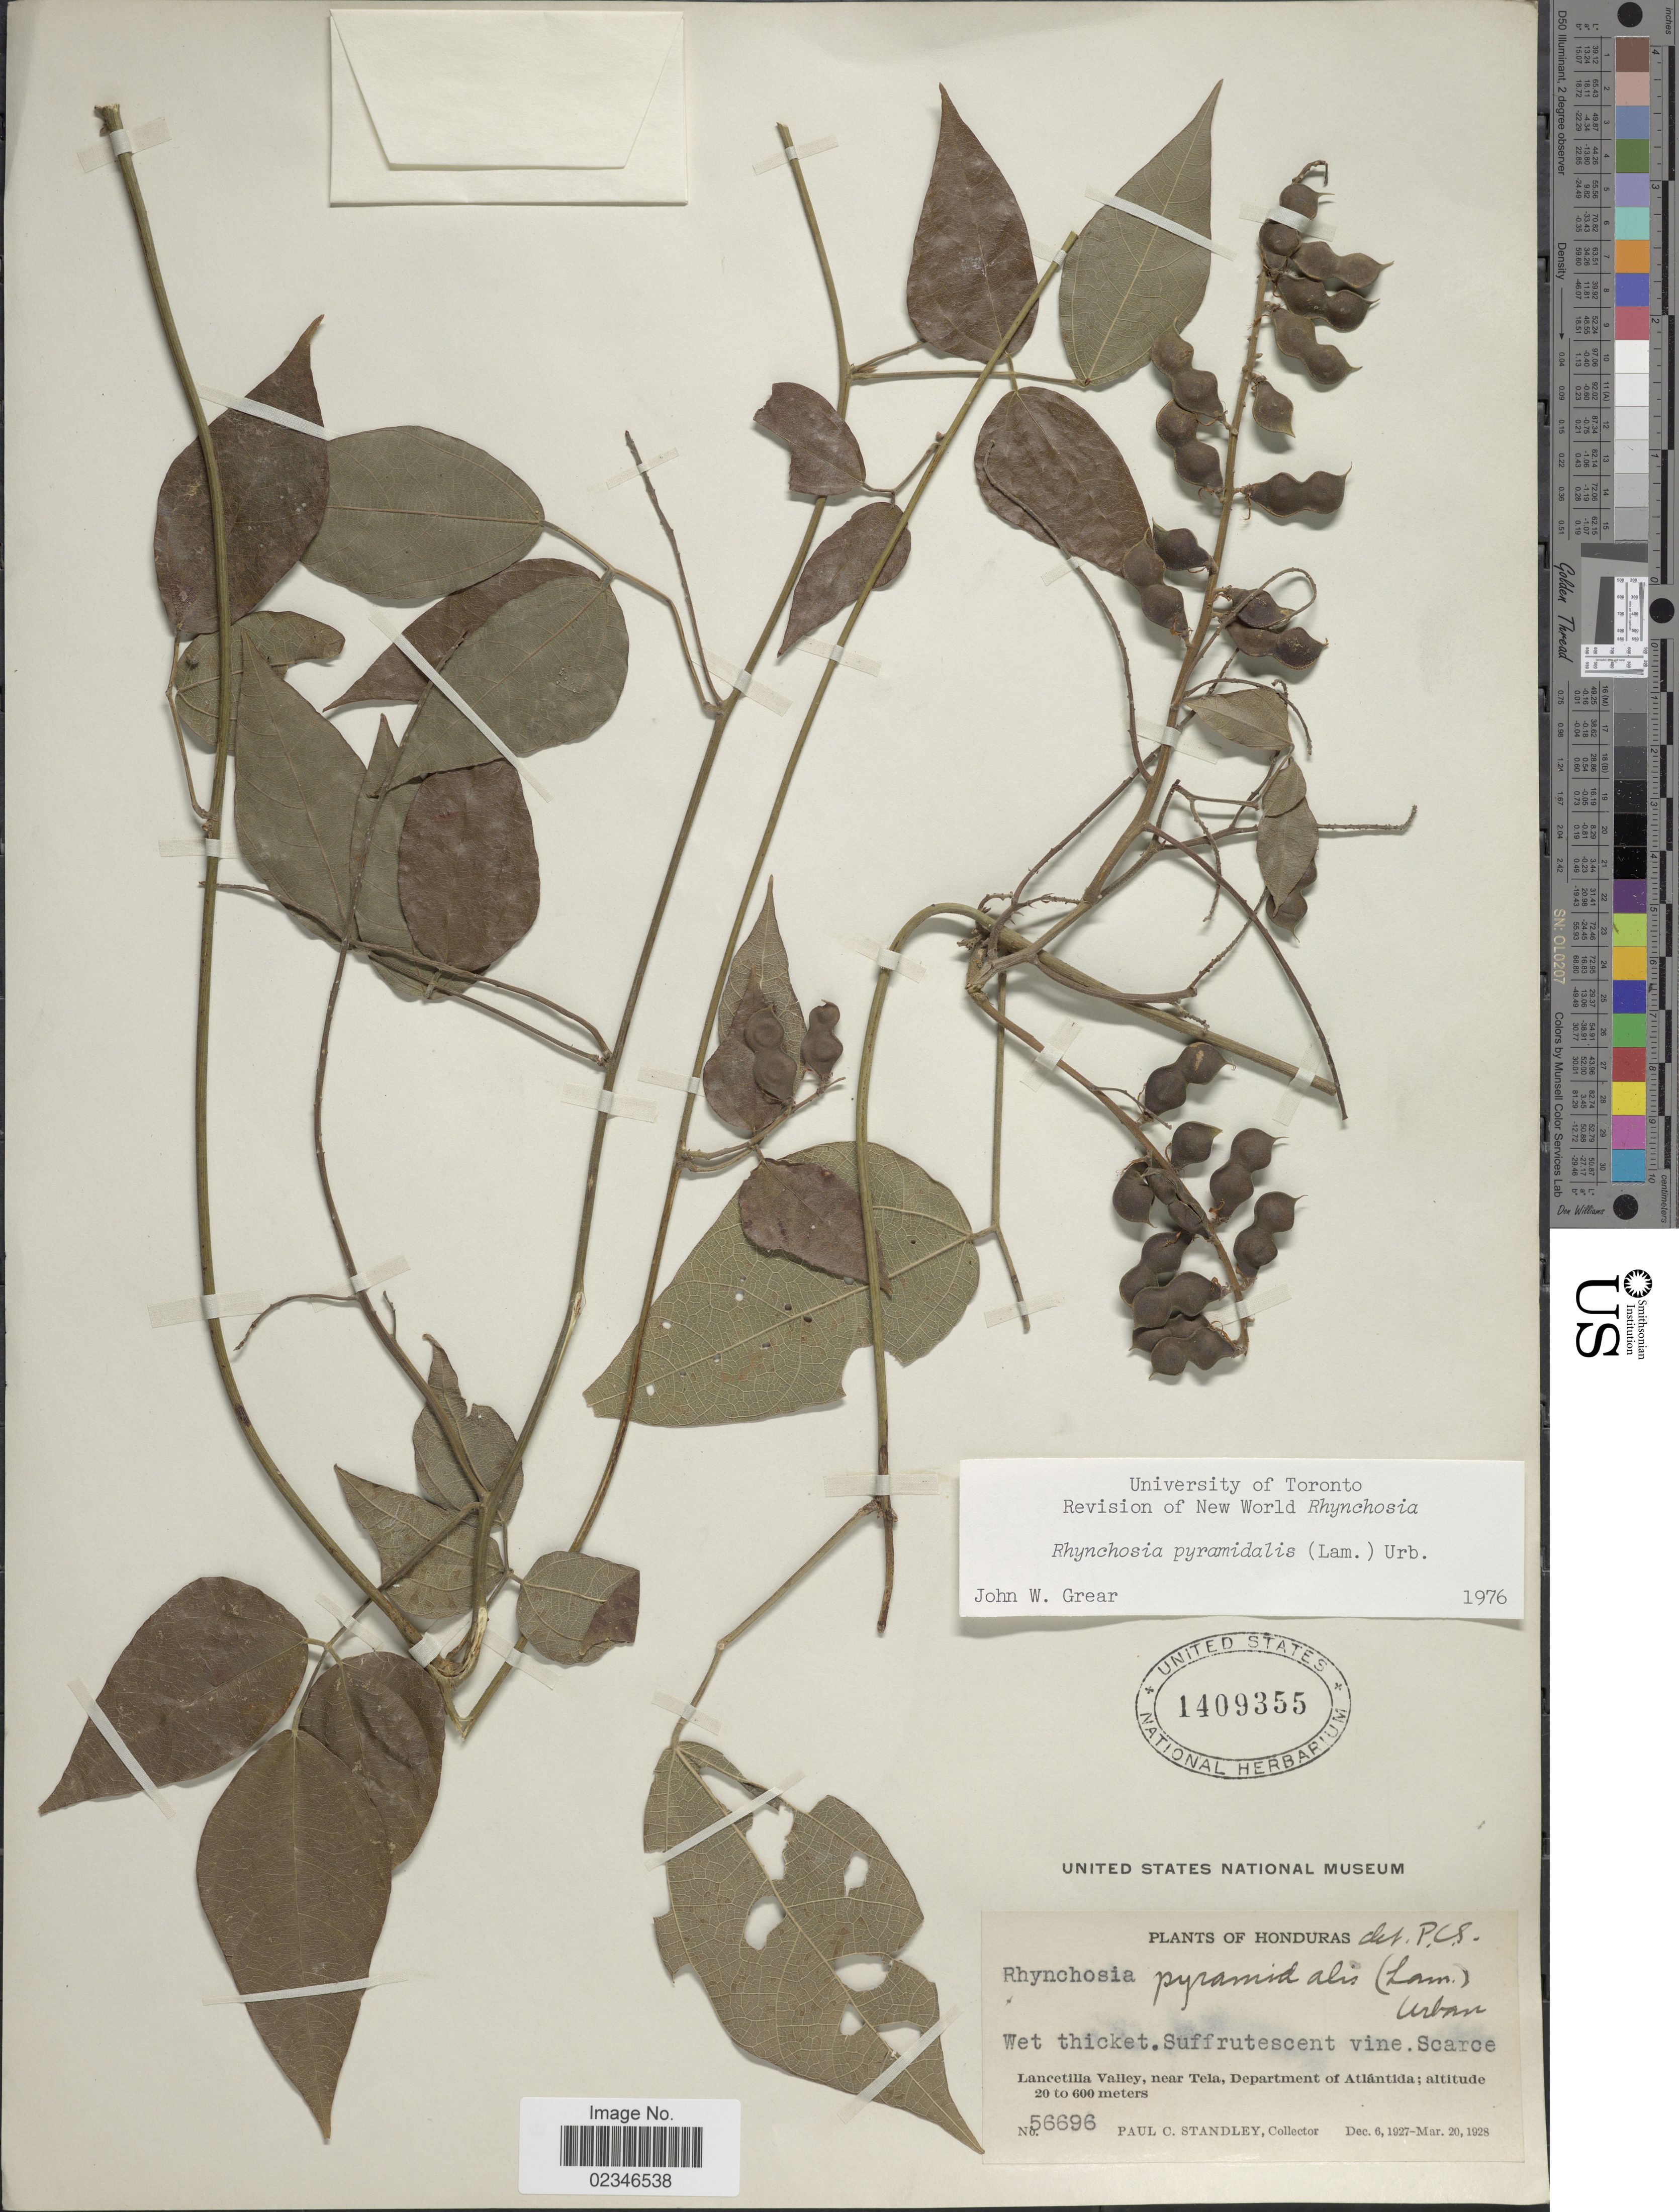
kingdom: Plantae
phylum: Tracheophyta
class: Magnoliopsida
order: Fabales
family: Fabaceae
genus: Rhynchosia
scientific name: Rhynchosia pyramidalis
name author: (Lam.) Urb.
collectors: P. C. Standley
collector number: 56696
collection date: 1927-12-06/1928-03-20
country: Honduras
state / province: Atlántida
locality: Lancetilla Valley, near Tela, Department of Atlantida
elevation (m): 20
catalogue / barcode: US 1409355